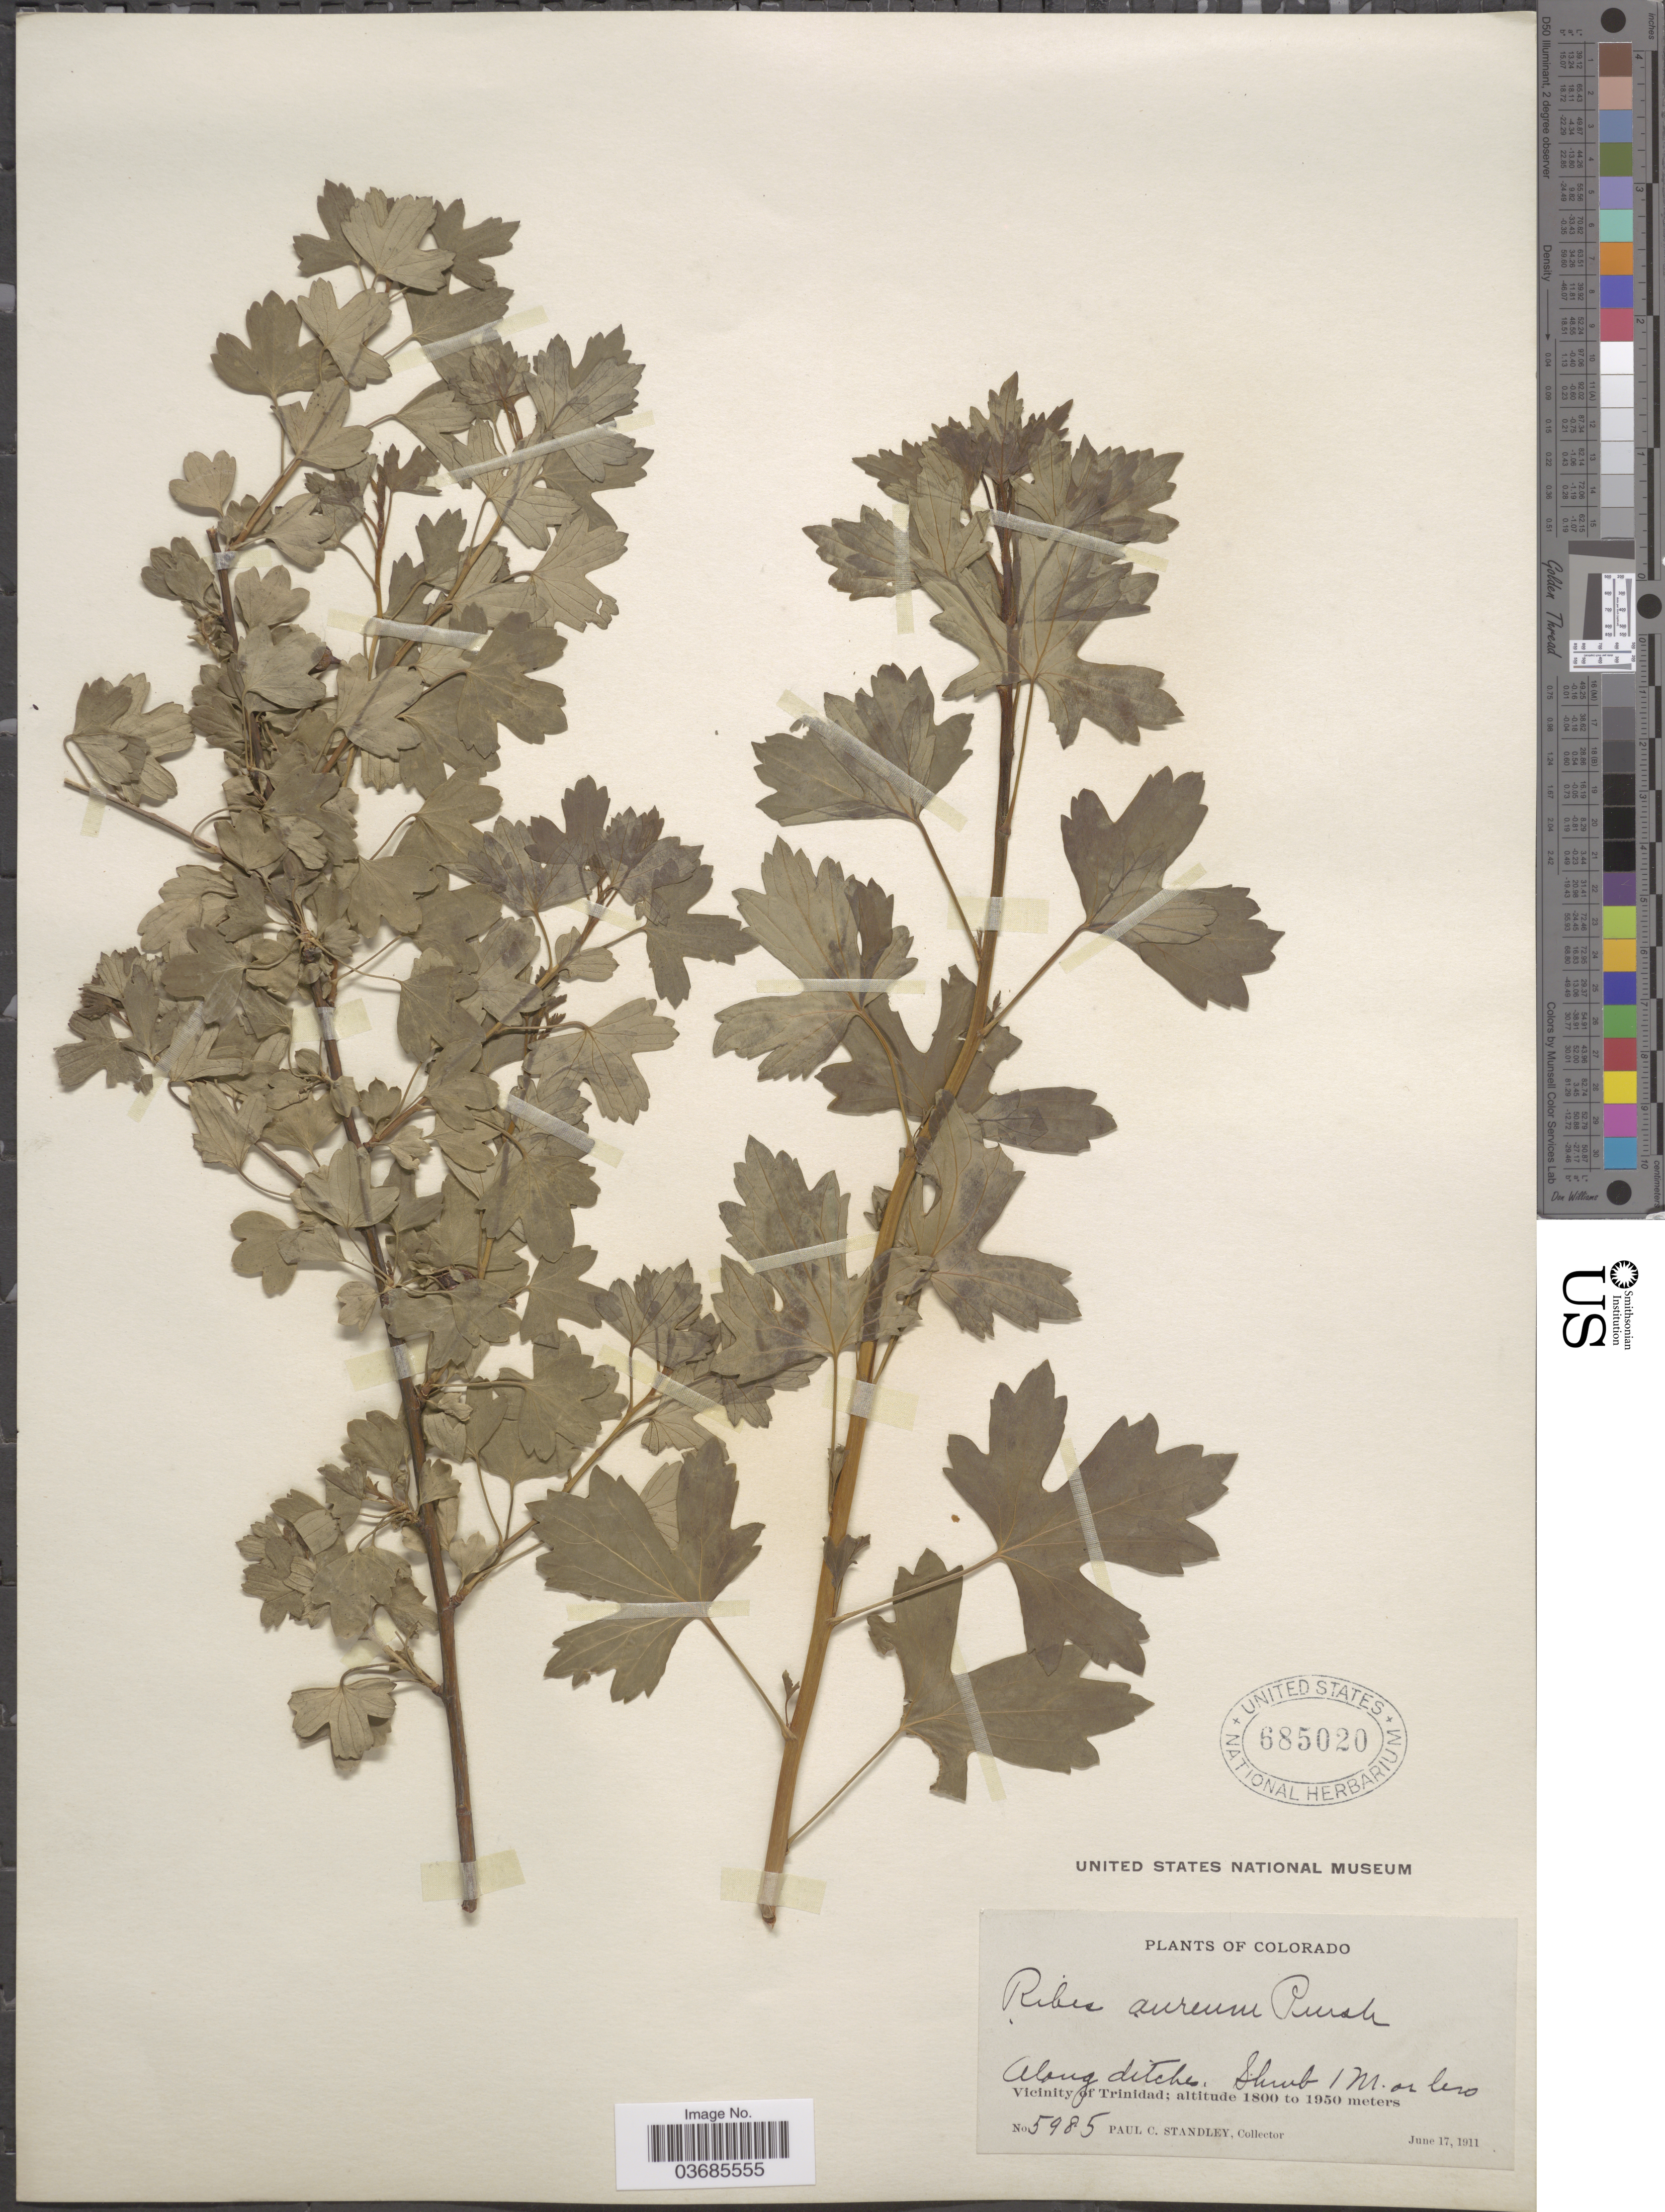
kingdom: Plantae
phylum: Tracheophyta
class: Magnoliopsida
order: Saxifragales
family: Grossulariaceae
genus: Ribes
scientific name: Ribes aureum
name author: Pursh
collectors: P. C. Standley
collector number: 5985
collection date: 1911-06-17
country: United States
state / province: Colorado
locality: Along ditch. Vicinity of Trinidad.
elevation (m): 1800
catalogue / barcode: US 685020